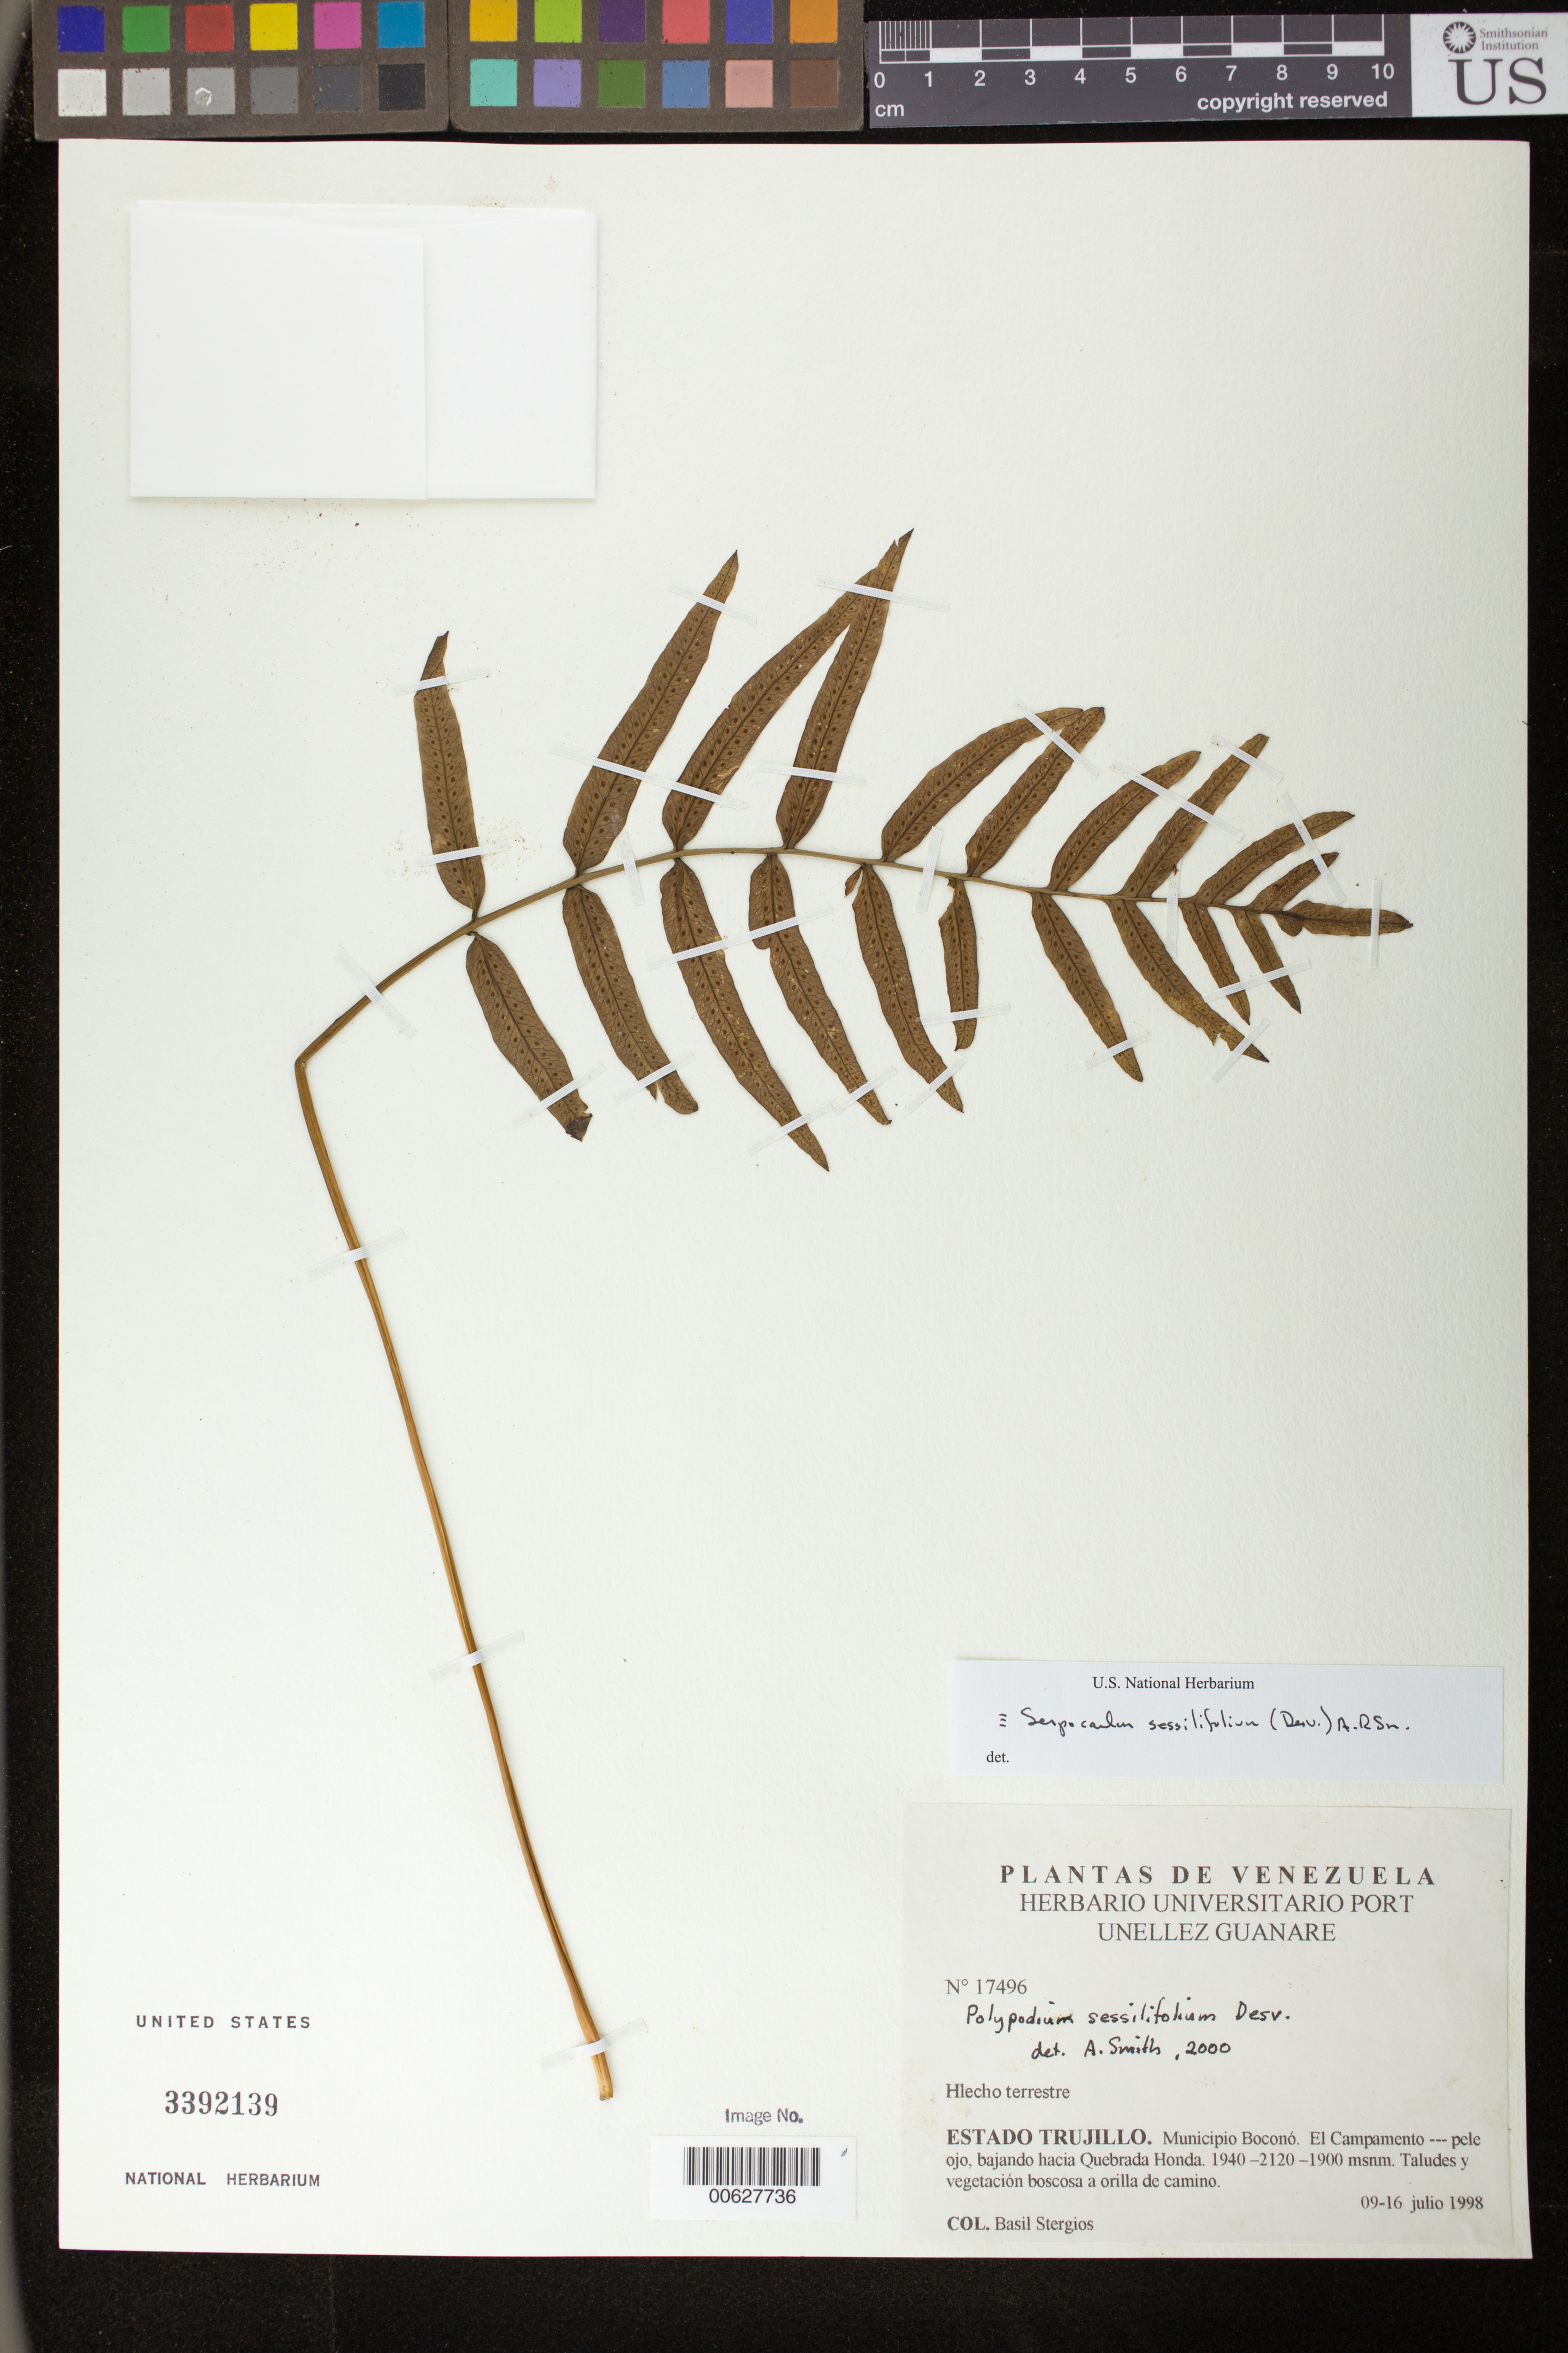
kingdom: Plantae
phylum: Tracheophyta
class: Polypodiopsida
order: Polypodiales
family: Polypodiaceae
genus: Serpocaulon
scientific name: Serpocaulon sessilifolium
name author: (Desv.) A.R. Sm.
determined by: Dorr, L. J., (BOT), Smithsonian Institution - National Museum of Natural History (UNITED STATES)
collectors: B. G. Stergios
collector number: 17496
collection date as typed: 09 Jul 1998 to 16 Jul 1998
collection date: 1998-07-09/1998-07-16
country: Venezuela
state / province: Trujillo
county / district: Boconó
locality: Parque Nacional Guaramacal, El campamento-pele ojo, bajando hacia Quebrada Honda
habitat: Taludes y vegetación boscosa a orilla de camino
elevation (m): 1900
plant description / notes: PORT, US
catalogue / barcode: US 3392139